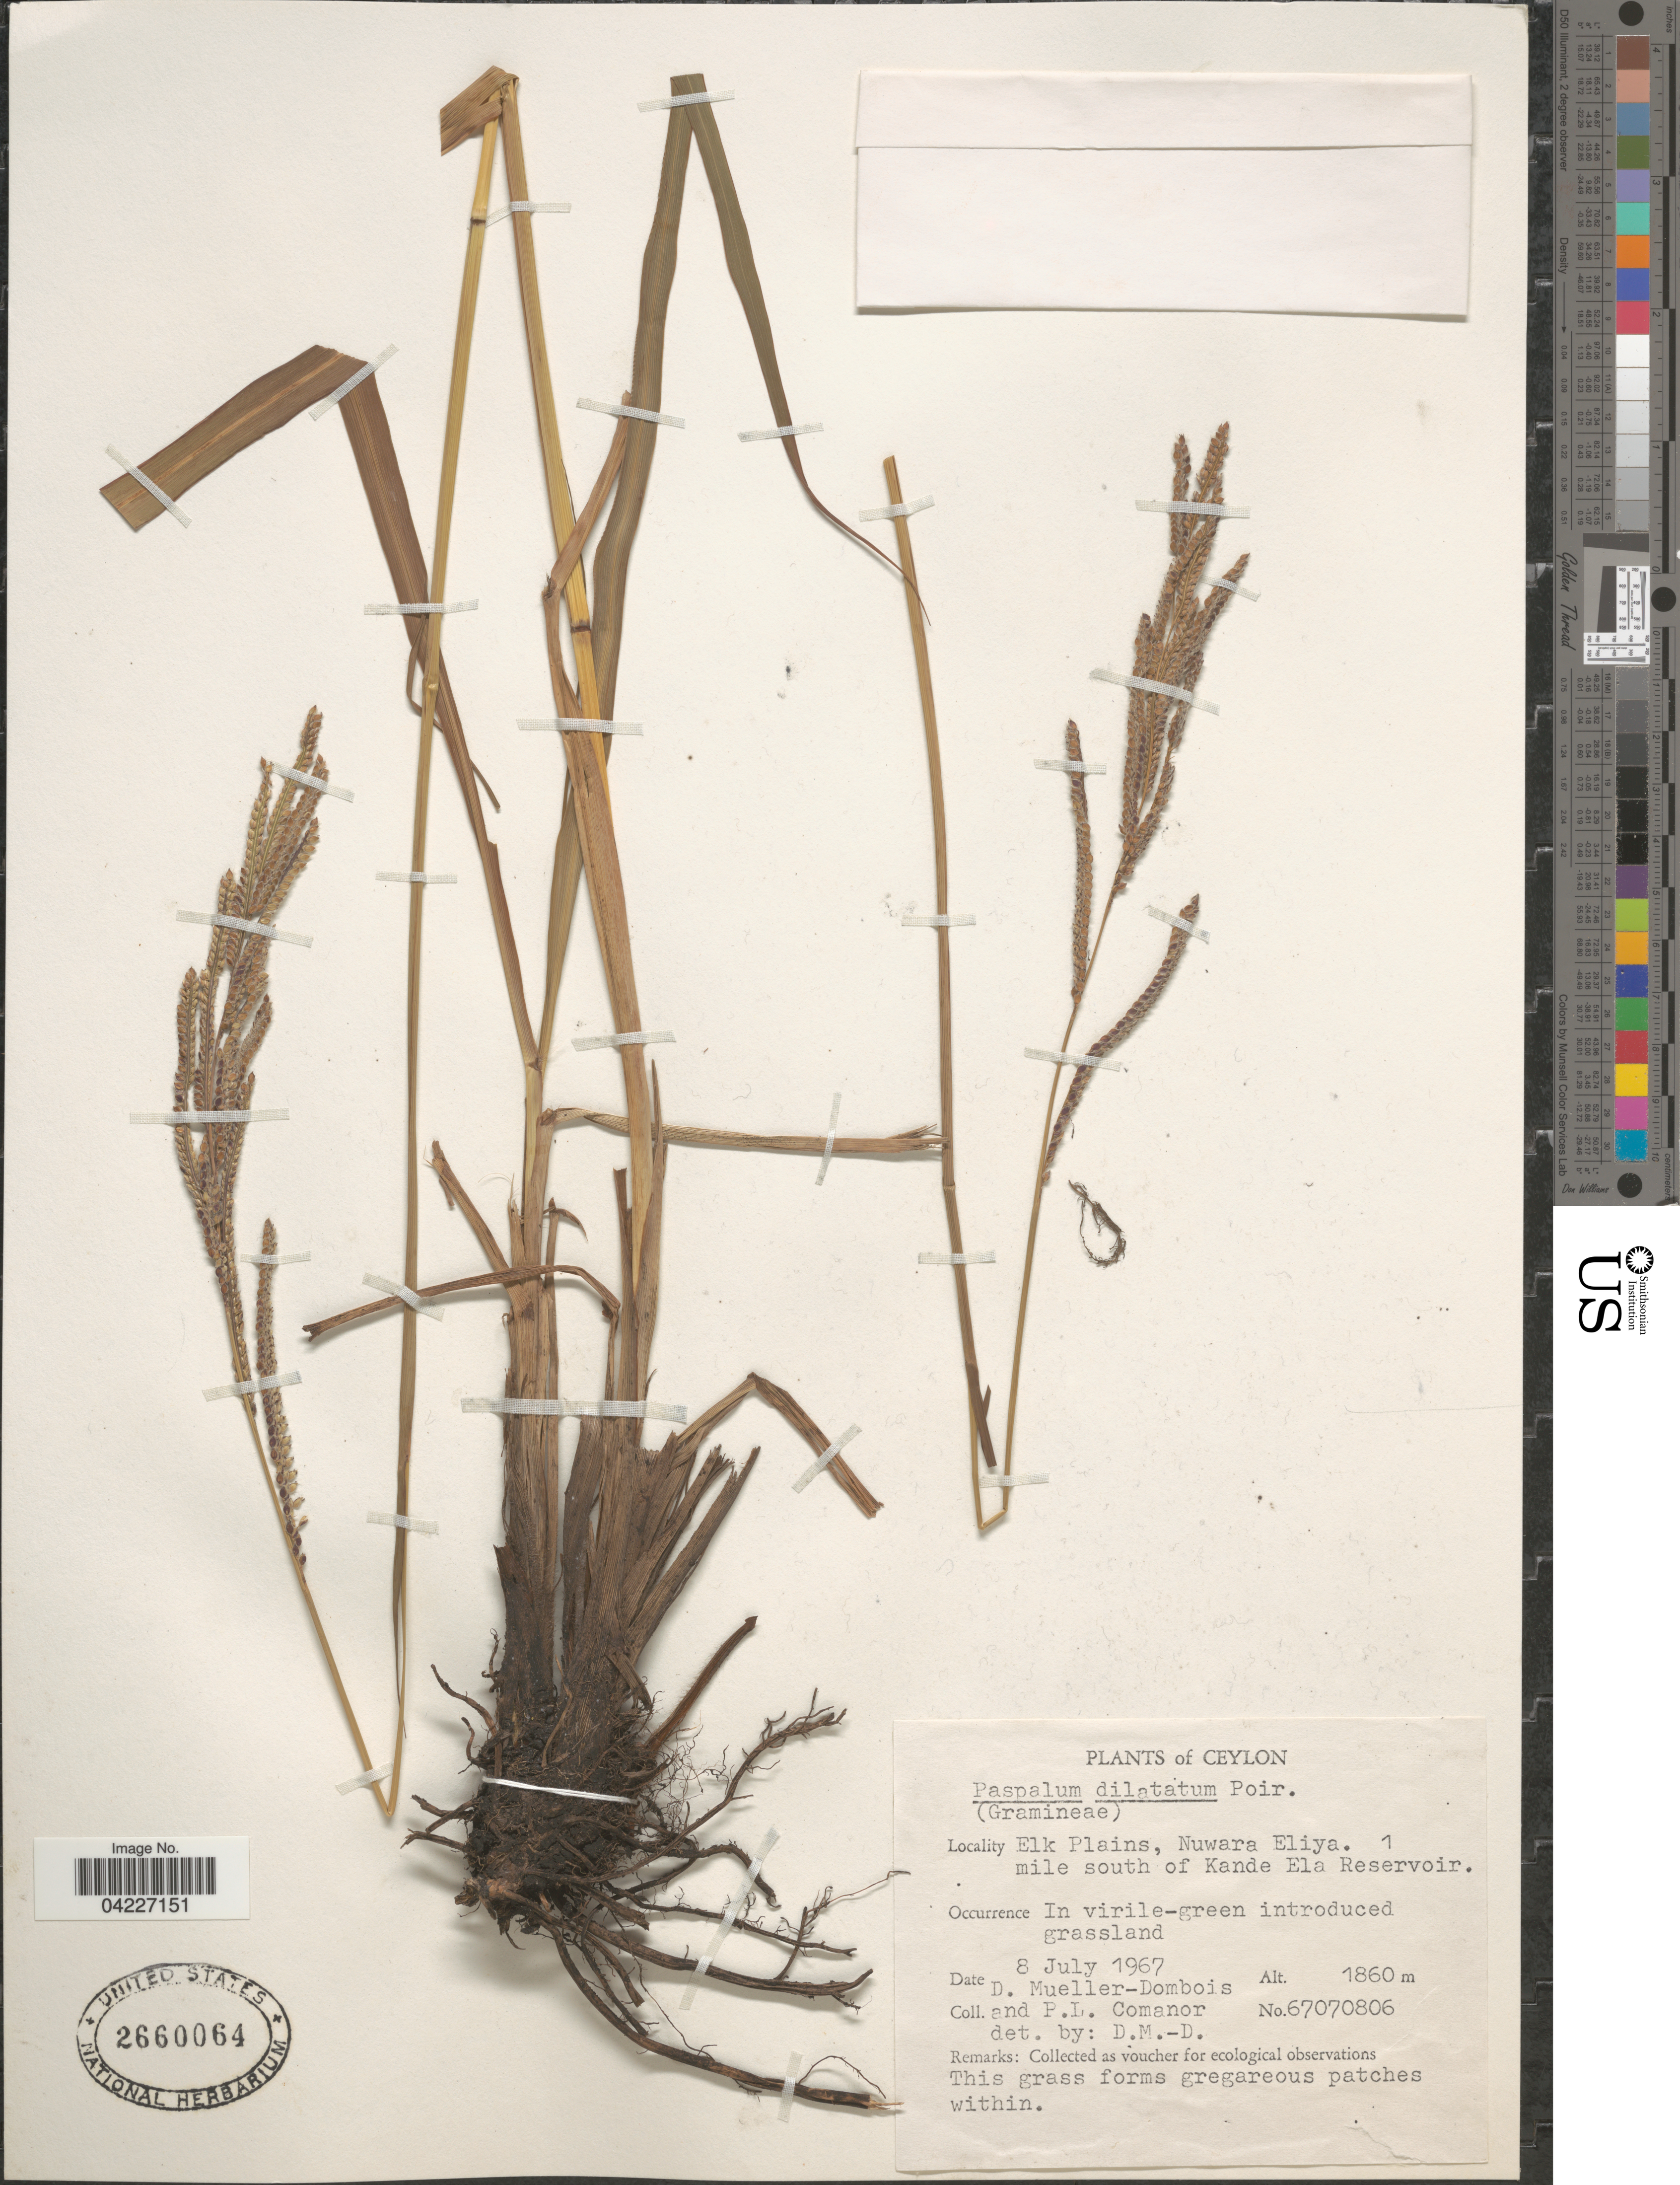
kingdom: Plantae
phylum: Tracheophyta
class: Liliopsida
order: Poales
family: Poaceae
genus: Paspalum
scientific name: Paspalum dilatatum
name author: Poir.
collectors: D. Mueller-Dombois & P. Comanor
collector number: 67070806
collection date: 1967-07-08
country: Sri Lanka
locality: Ceylon. Elk Plains, Nuwara Eliya. 1 mile south of Kande Ela Reservoir.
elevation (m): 1860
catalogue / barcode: US 2660064